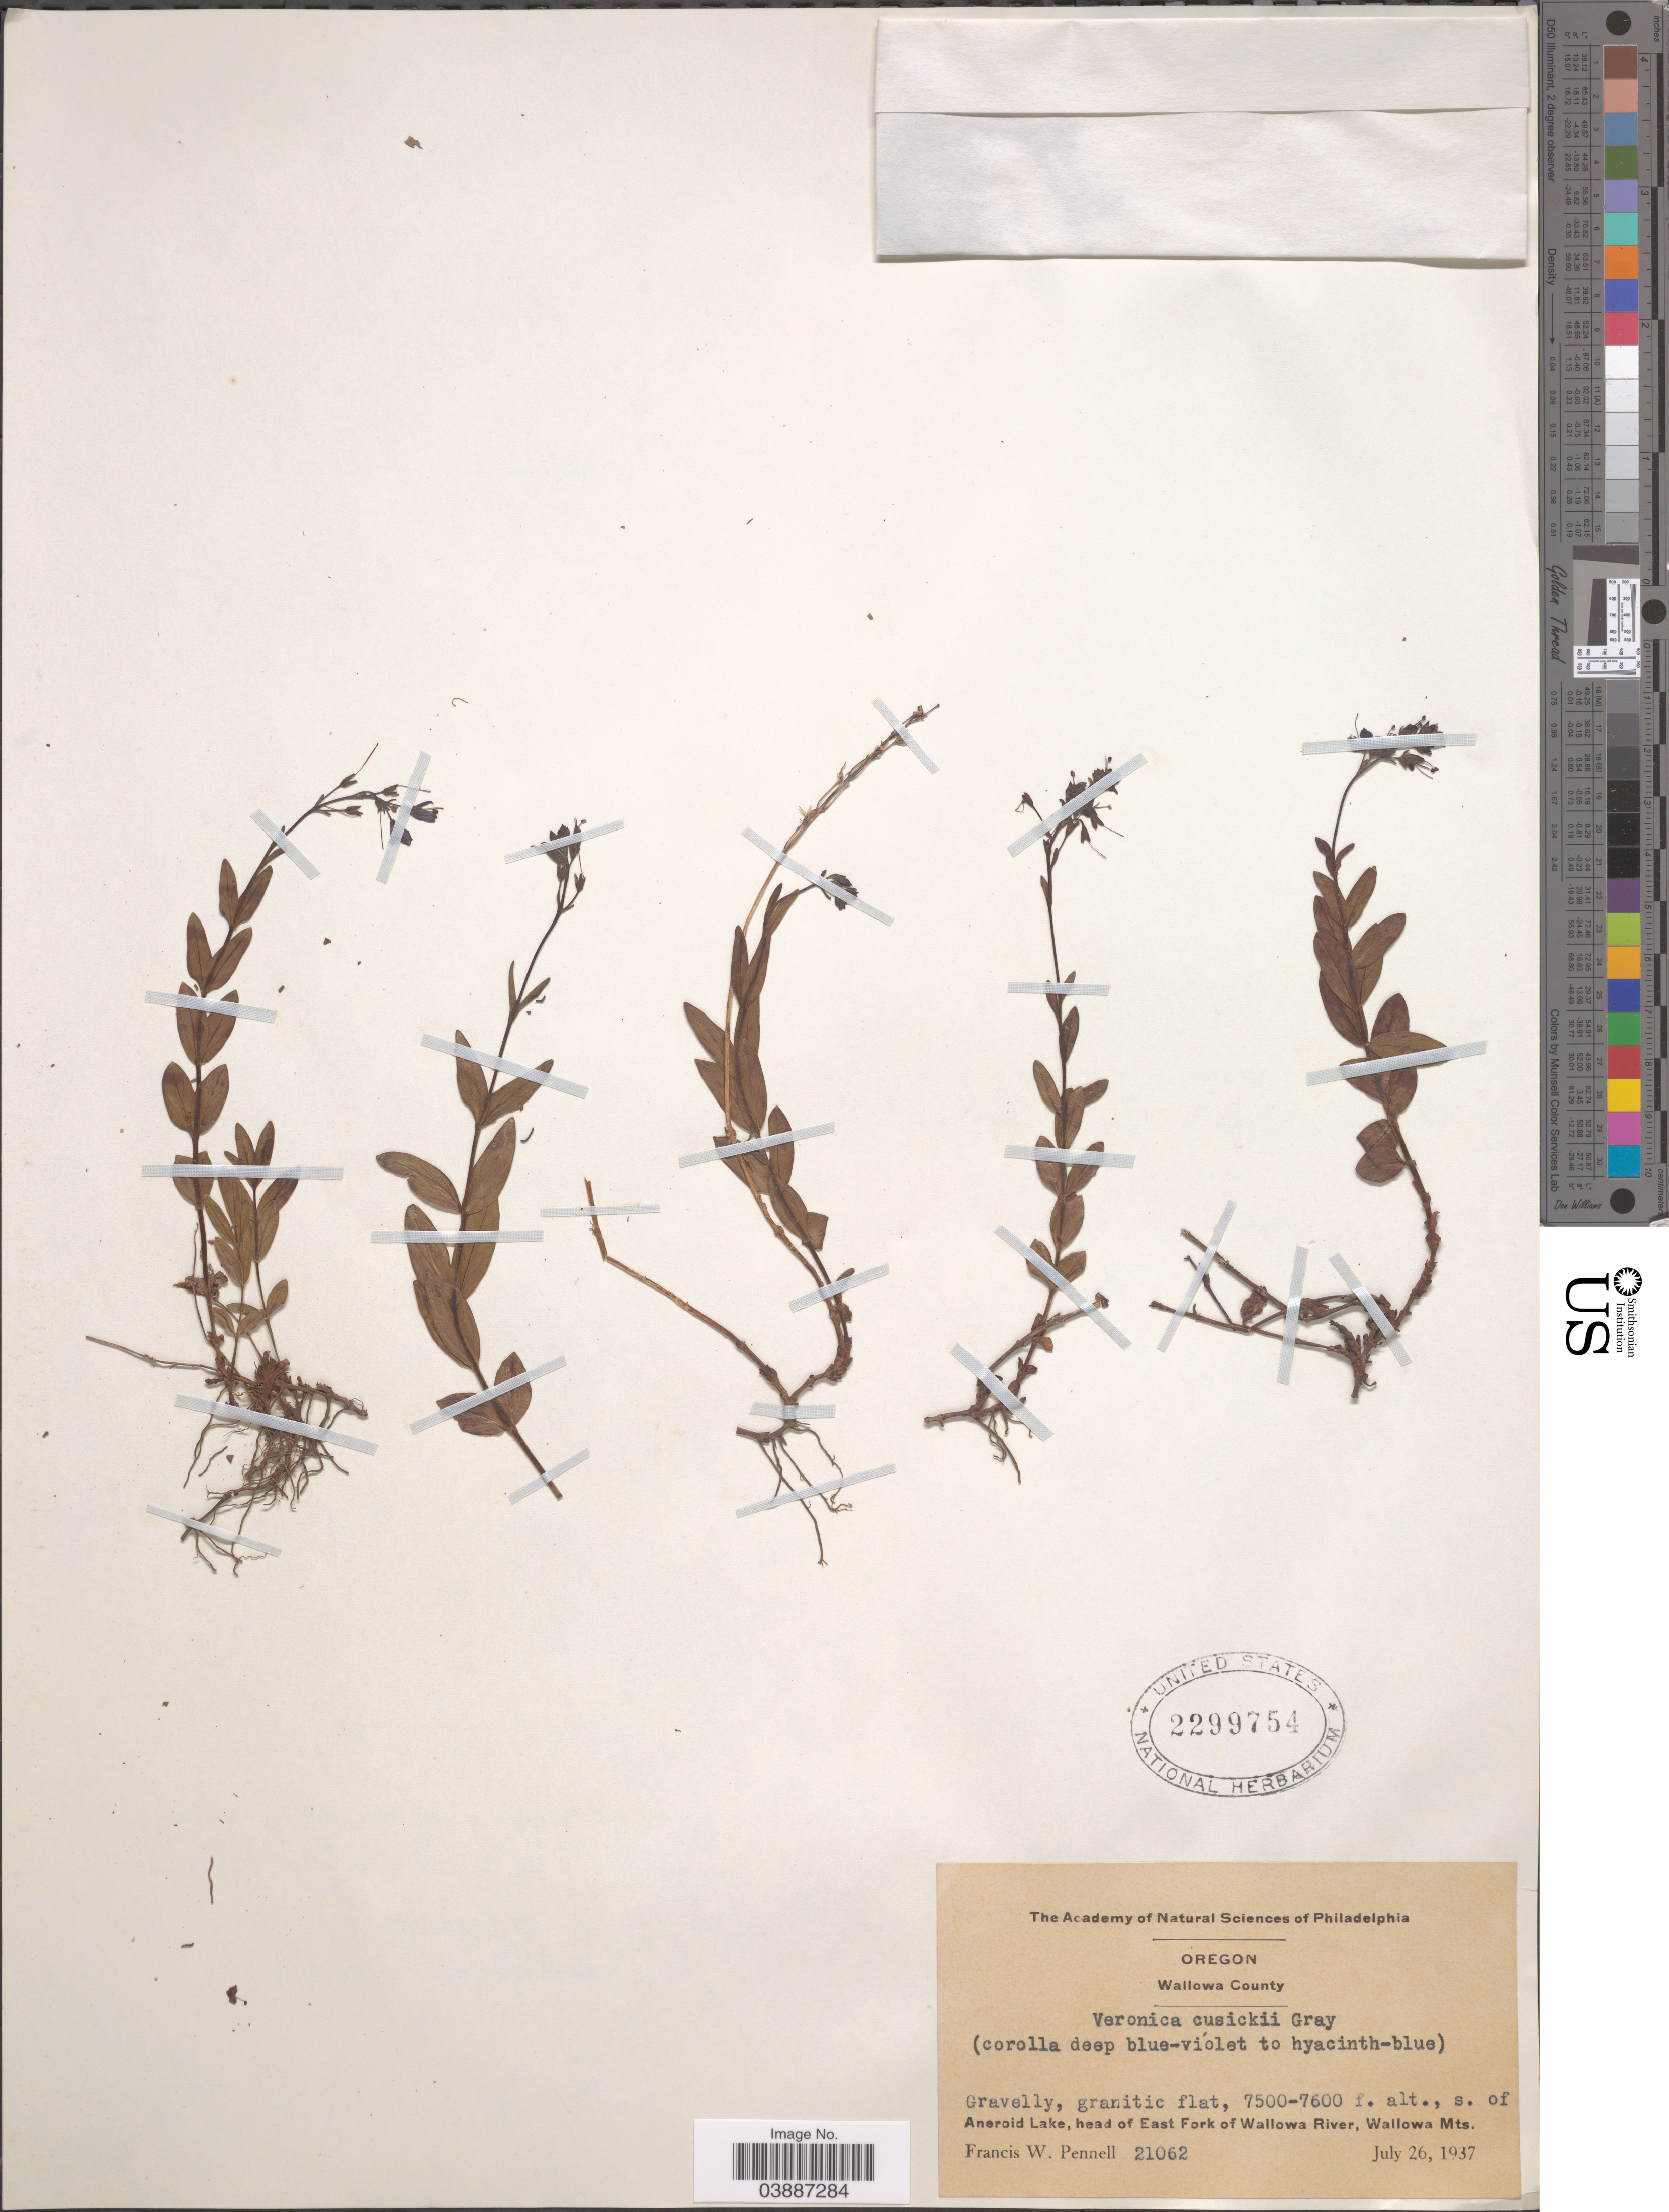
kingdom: Plantae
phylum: Tracheophyta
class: Magnoliopsida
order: Lamiales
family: Plantaginaceae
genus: Veronica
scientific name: Veronica cusickii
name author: A. Gray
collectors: F. W. Pennell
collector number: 21062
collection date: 1937-07-26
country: United States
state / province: Oregon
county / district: Wallowa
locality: Wallowa County. S. of Aneroid Lake, head of East Fork of Wallowa River, Wallowa Mts.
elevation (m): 2286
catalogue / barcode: US 2299754